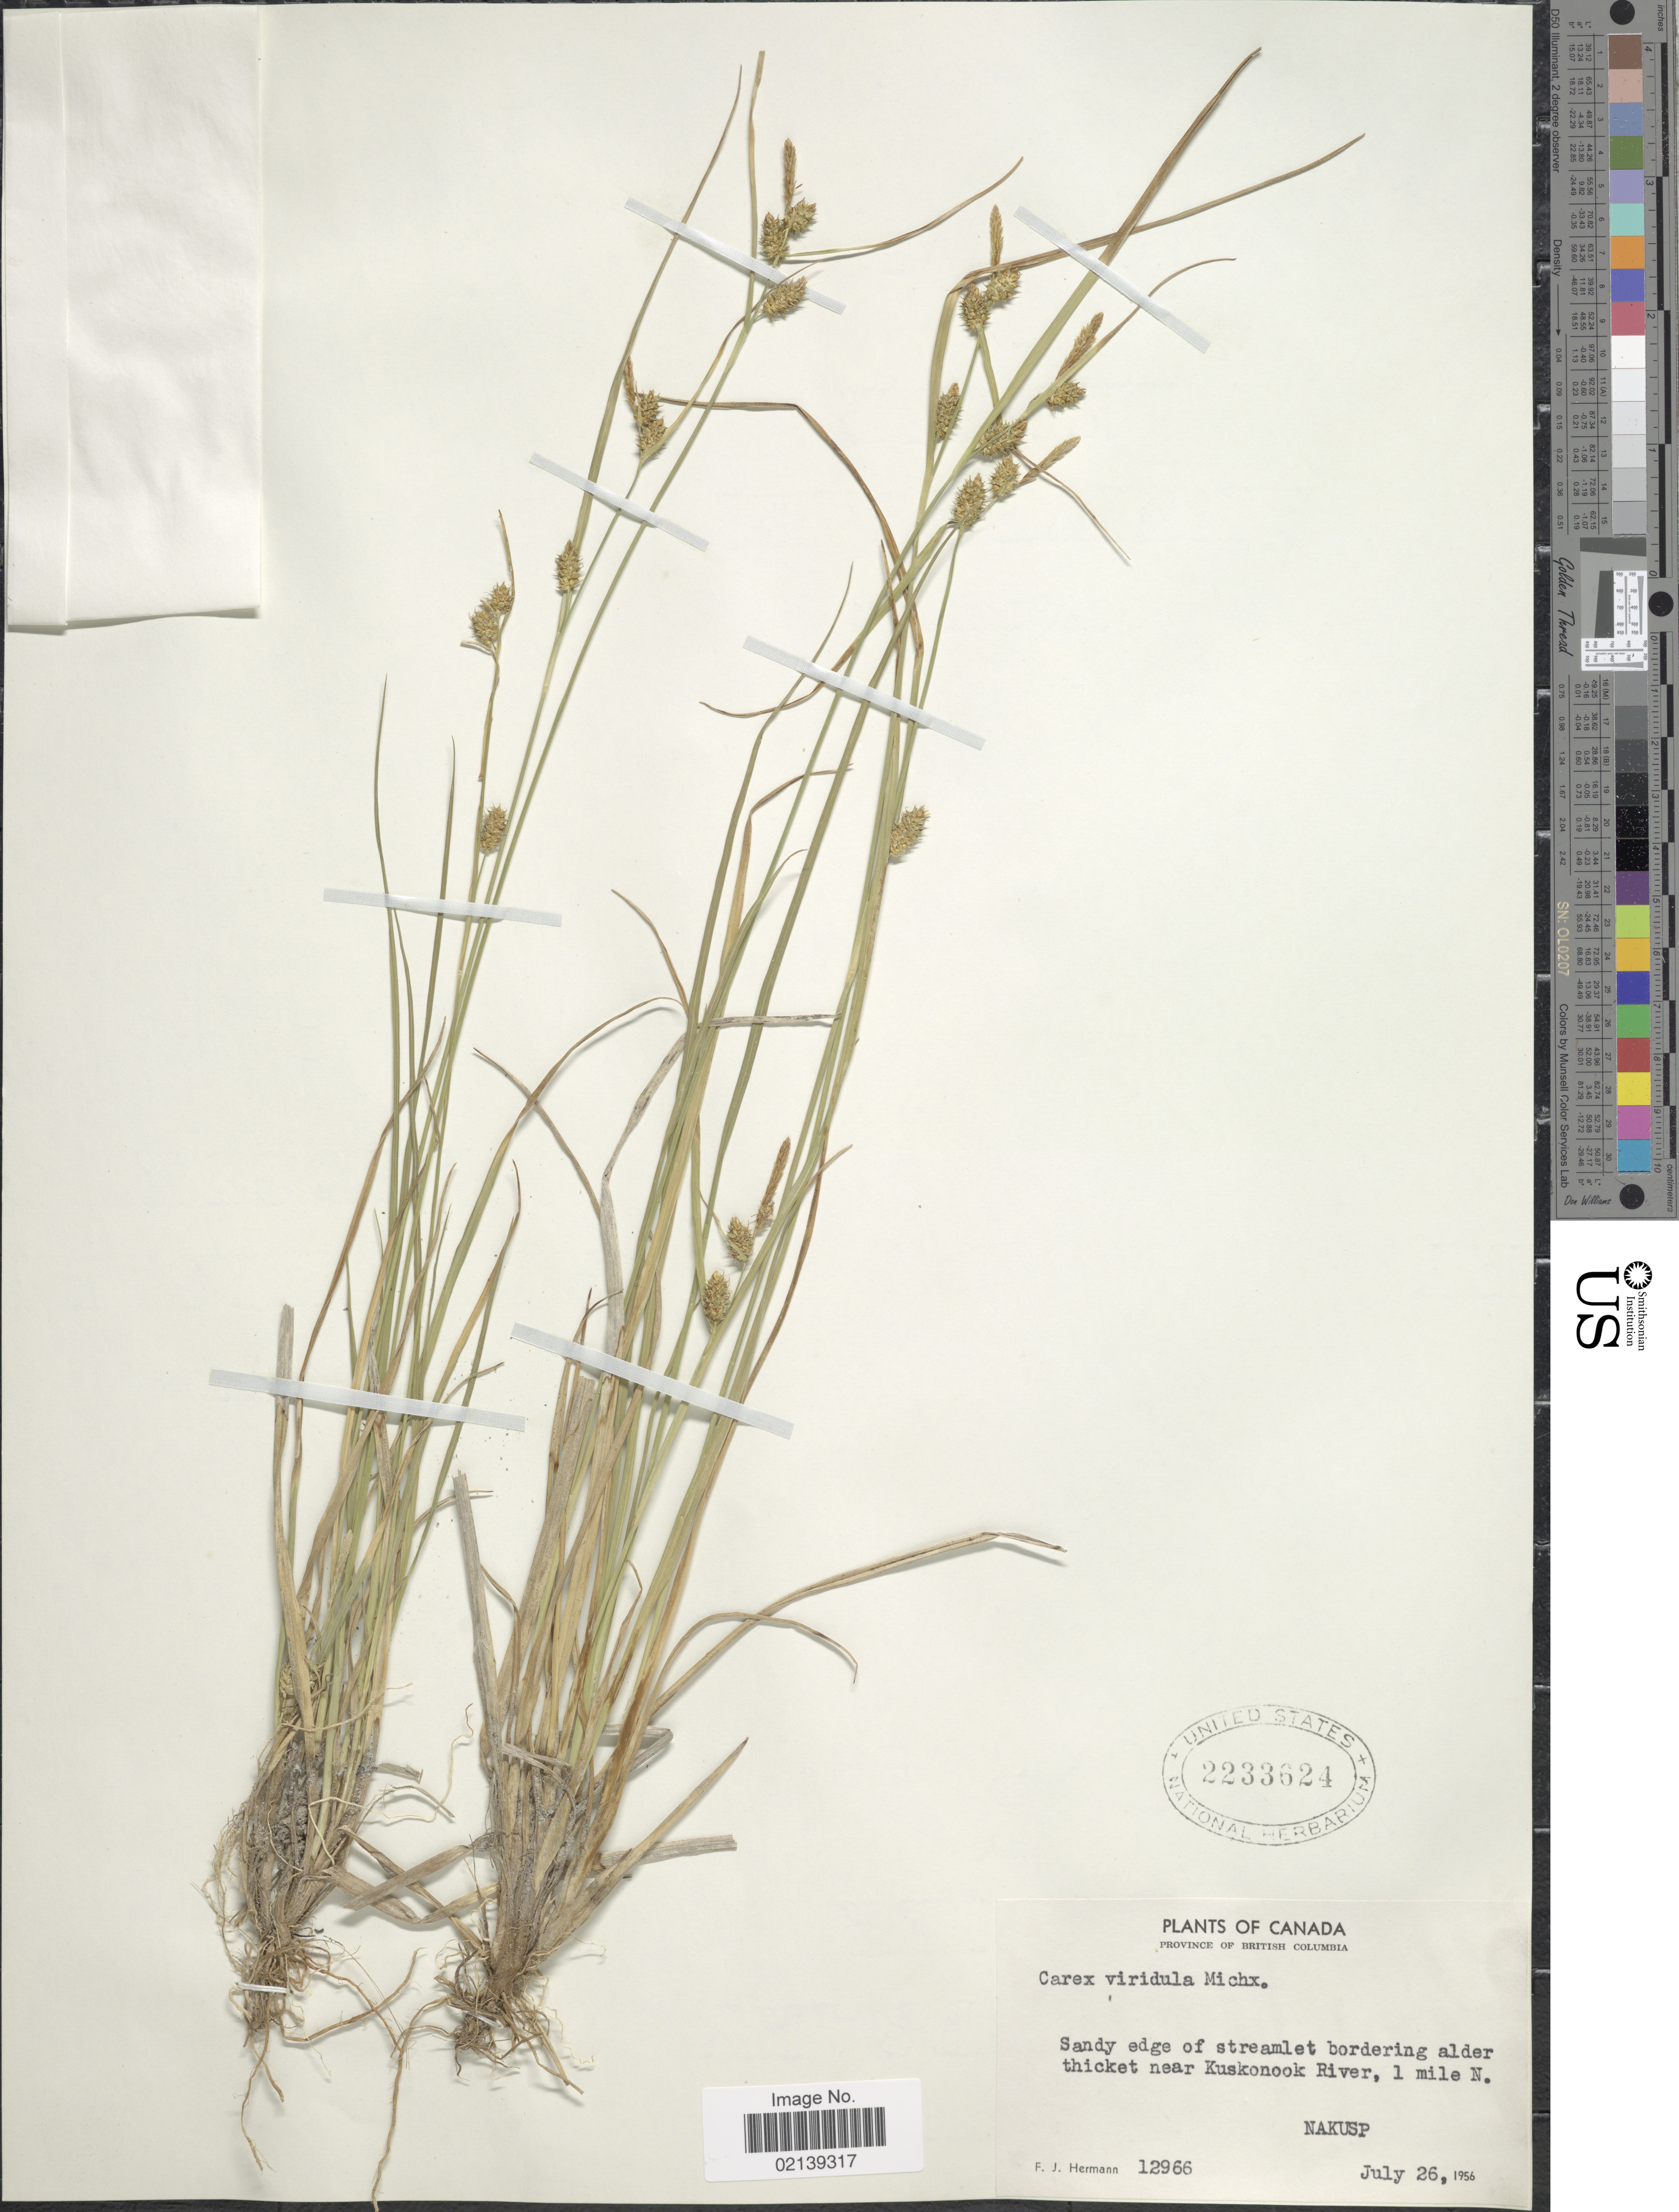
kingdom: Plantae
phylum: Tracheophyta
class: Liliopsida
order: Poales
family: Cyperaceae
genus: Carex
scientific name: Carex oederi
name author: Retz.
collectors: F. J. Hermann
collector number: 12966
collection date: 1956-07-26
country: Canada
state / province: British Columbia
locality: Sandy edge of streamlet bordering alder thicket near Kiskonook River, 1 mile N. Nakusp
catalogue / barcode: US 2233624